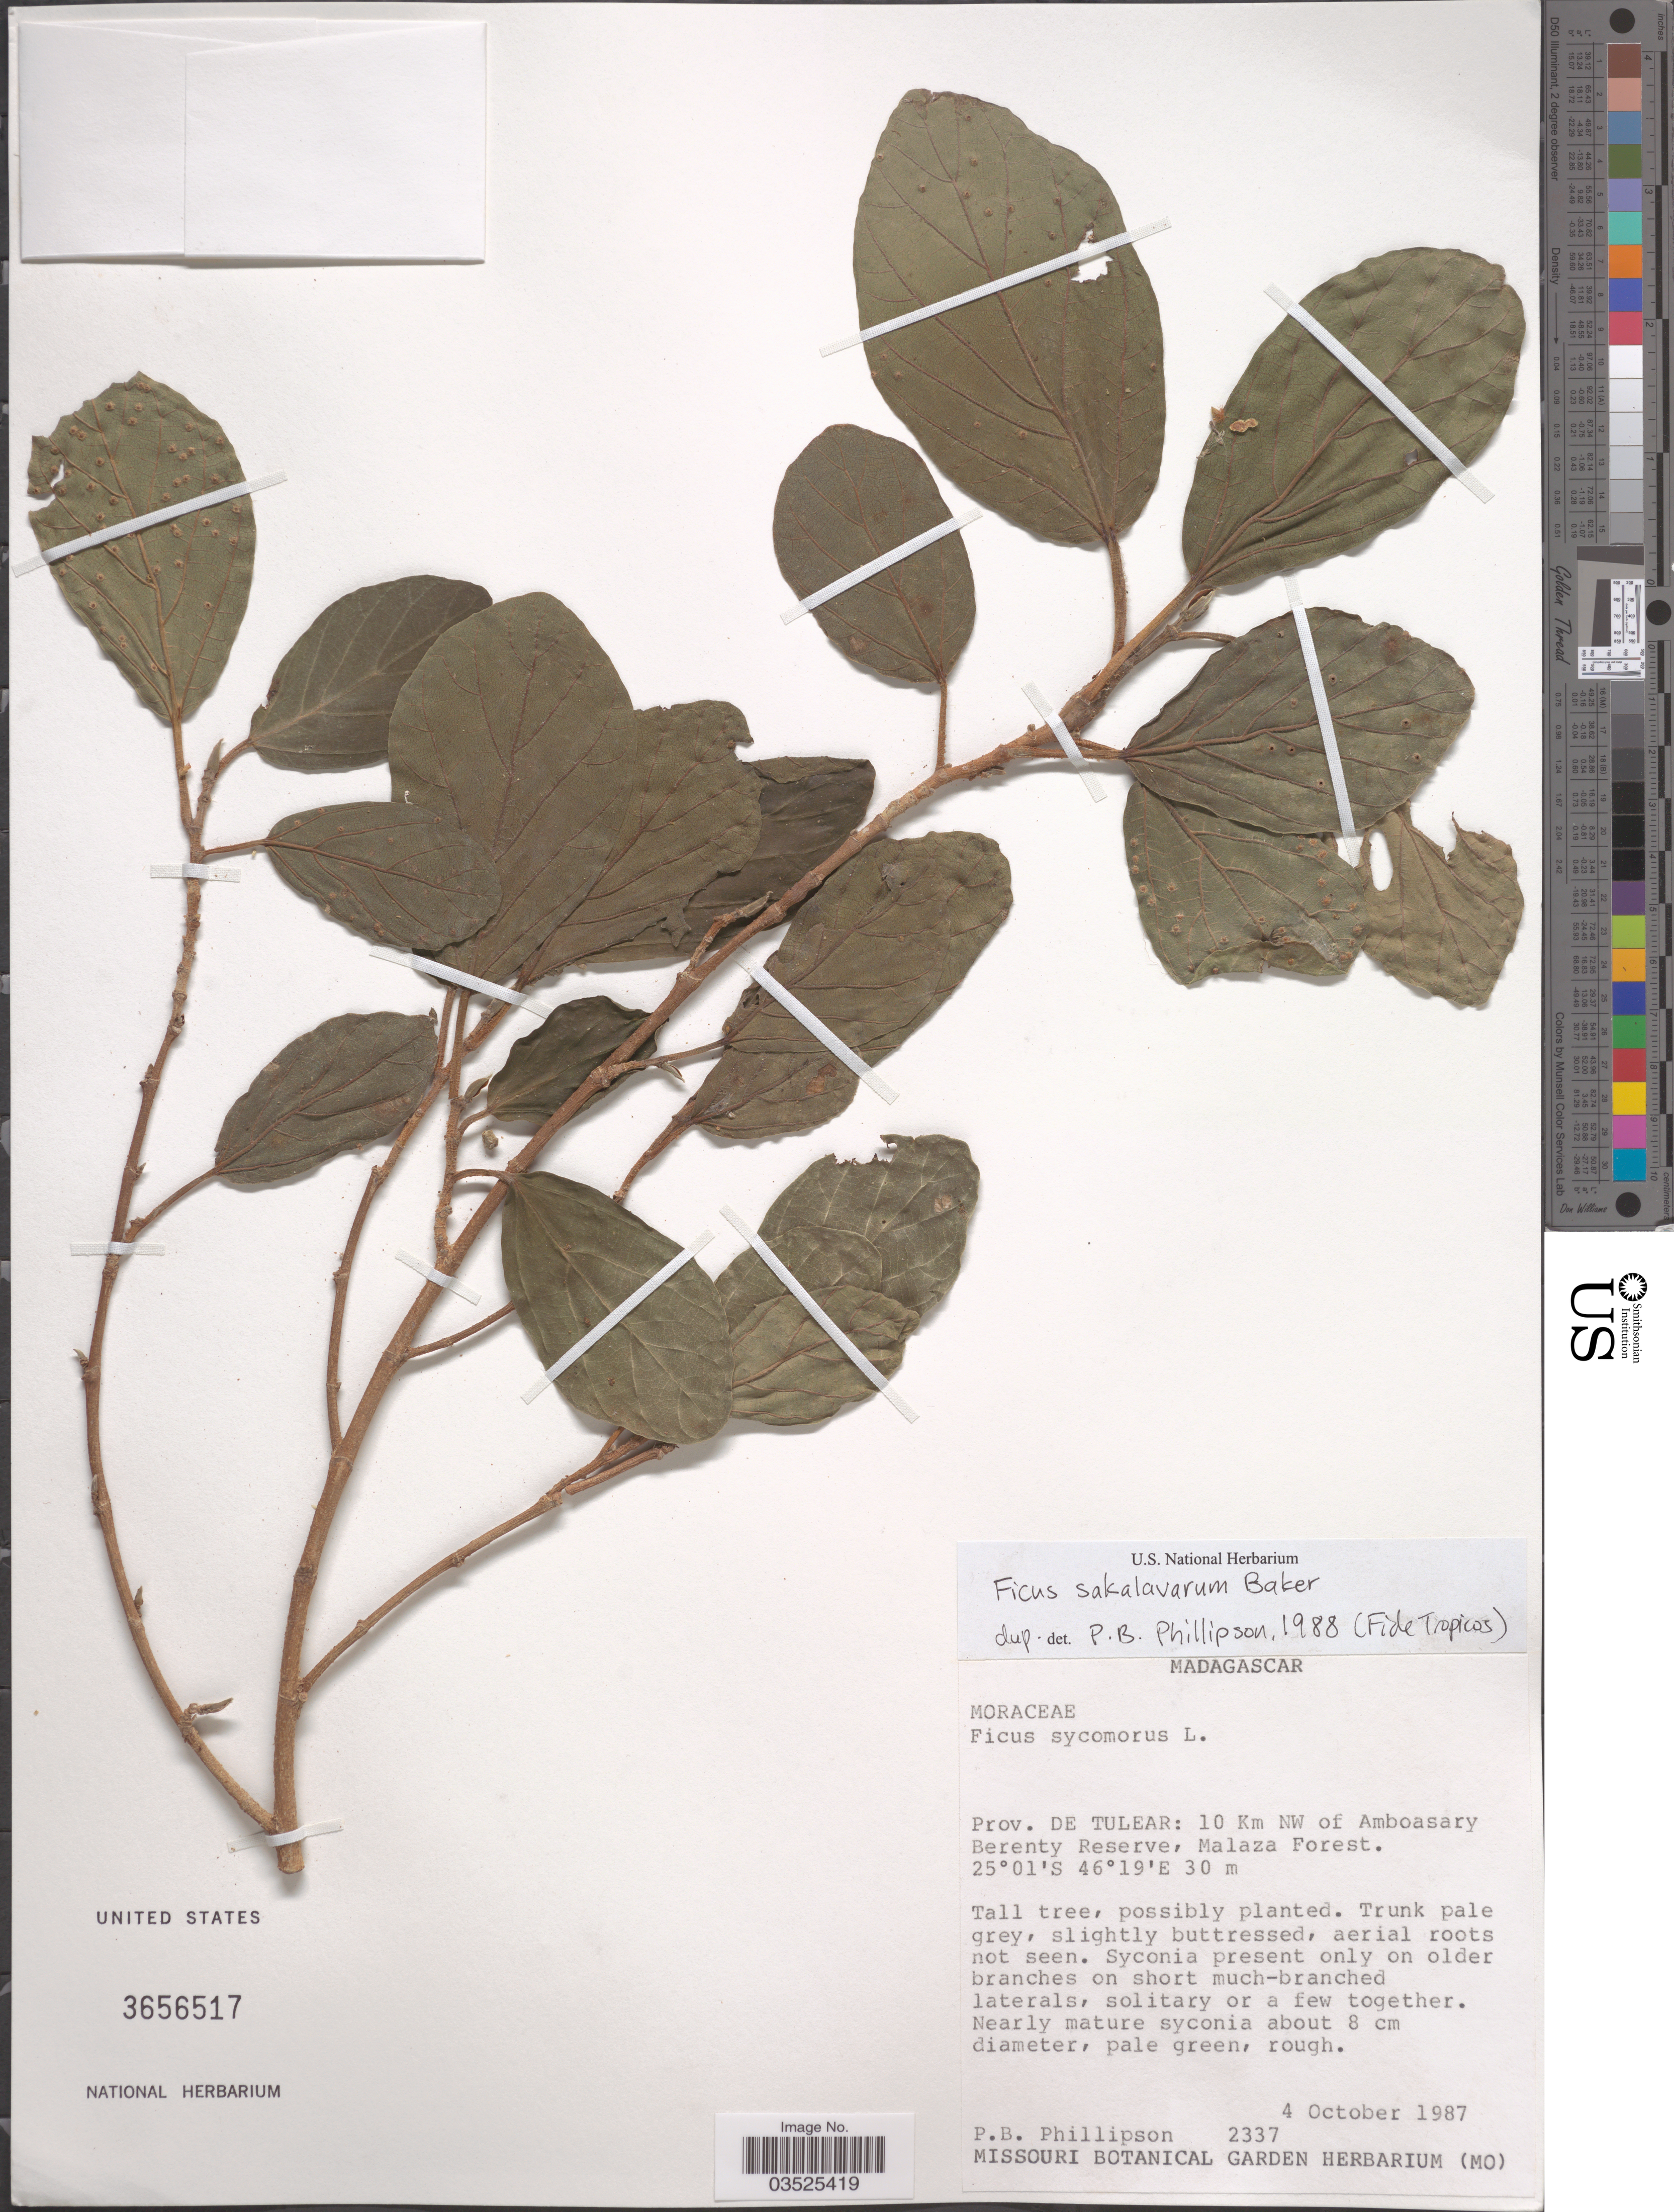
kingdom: Plantae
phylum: Tracheophyta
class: Magnoliopsida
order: Rosales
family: Moraceae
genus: Ficus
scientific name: Ficus sakalavarum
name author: Baker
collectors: P. B. Phillipson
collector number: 2337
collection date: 1987-10-04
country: Madagascar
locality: Prov. de Tulear: 10 Km NW of Amboasary Berenty Reserve, Malaza Forest.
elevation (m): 30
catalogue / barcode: US 3656517